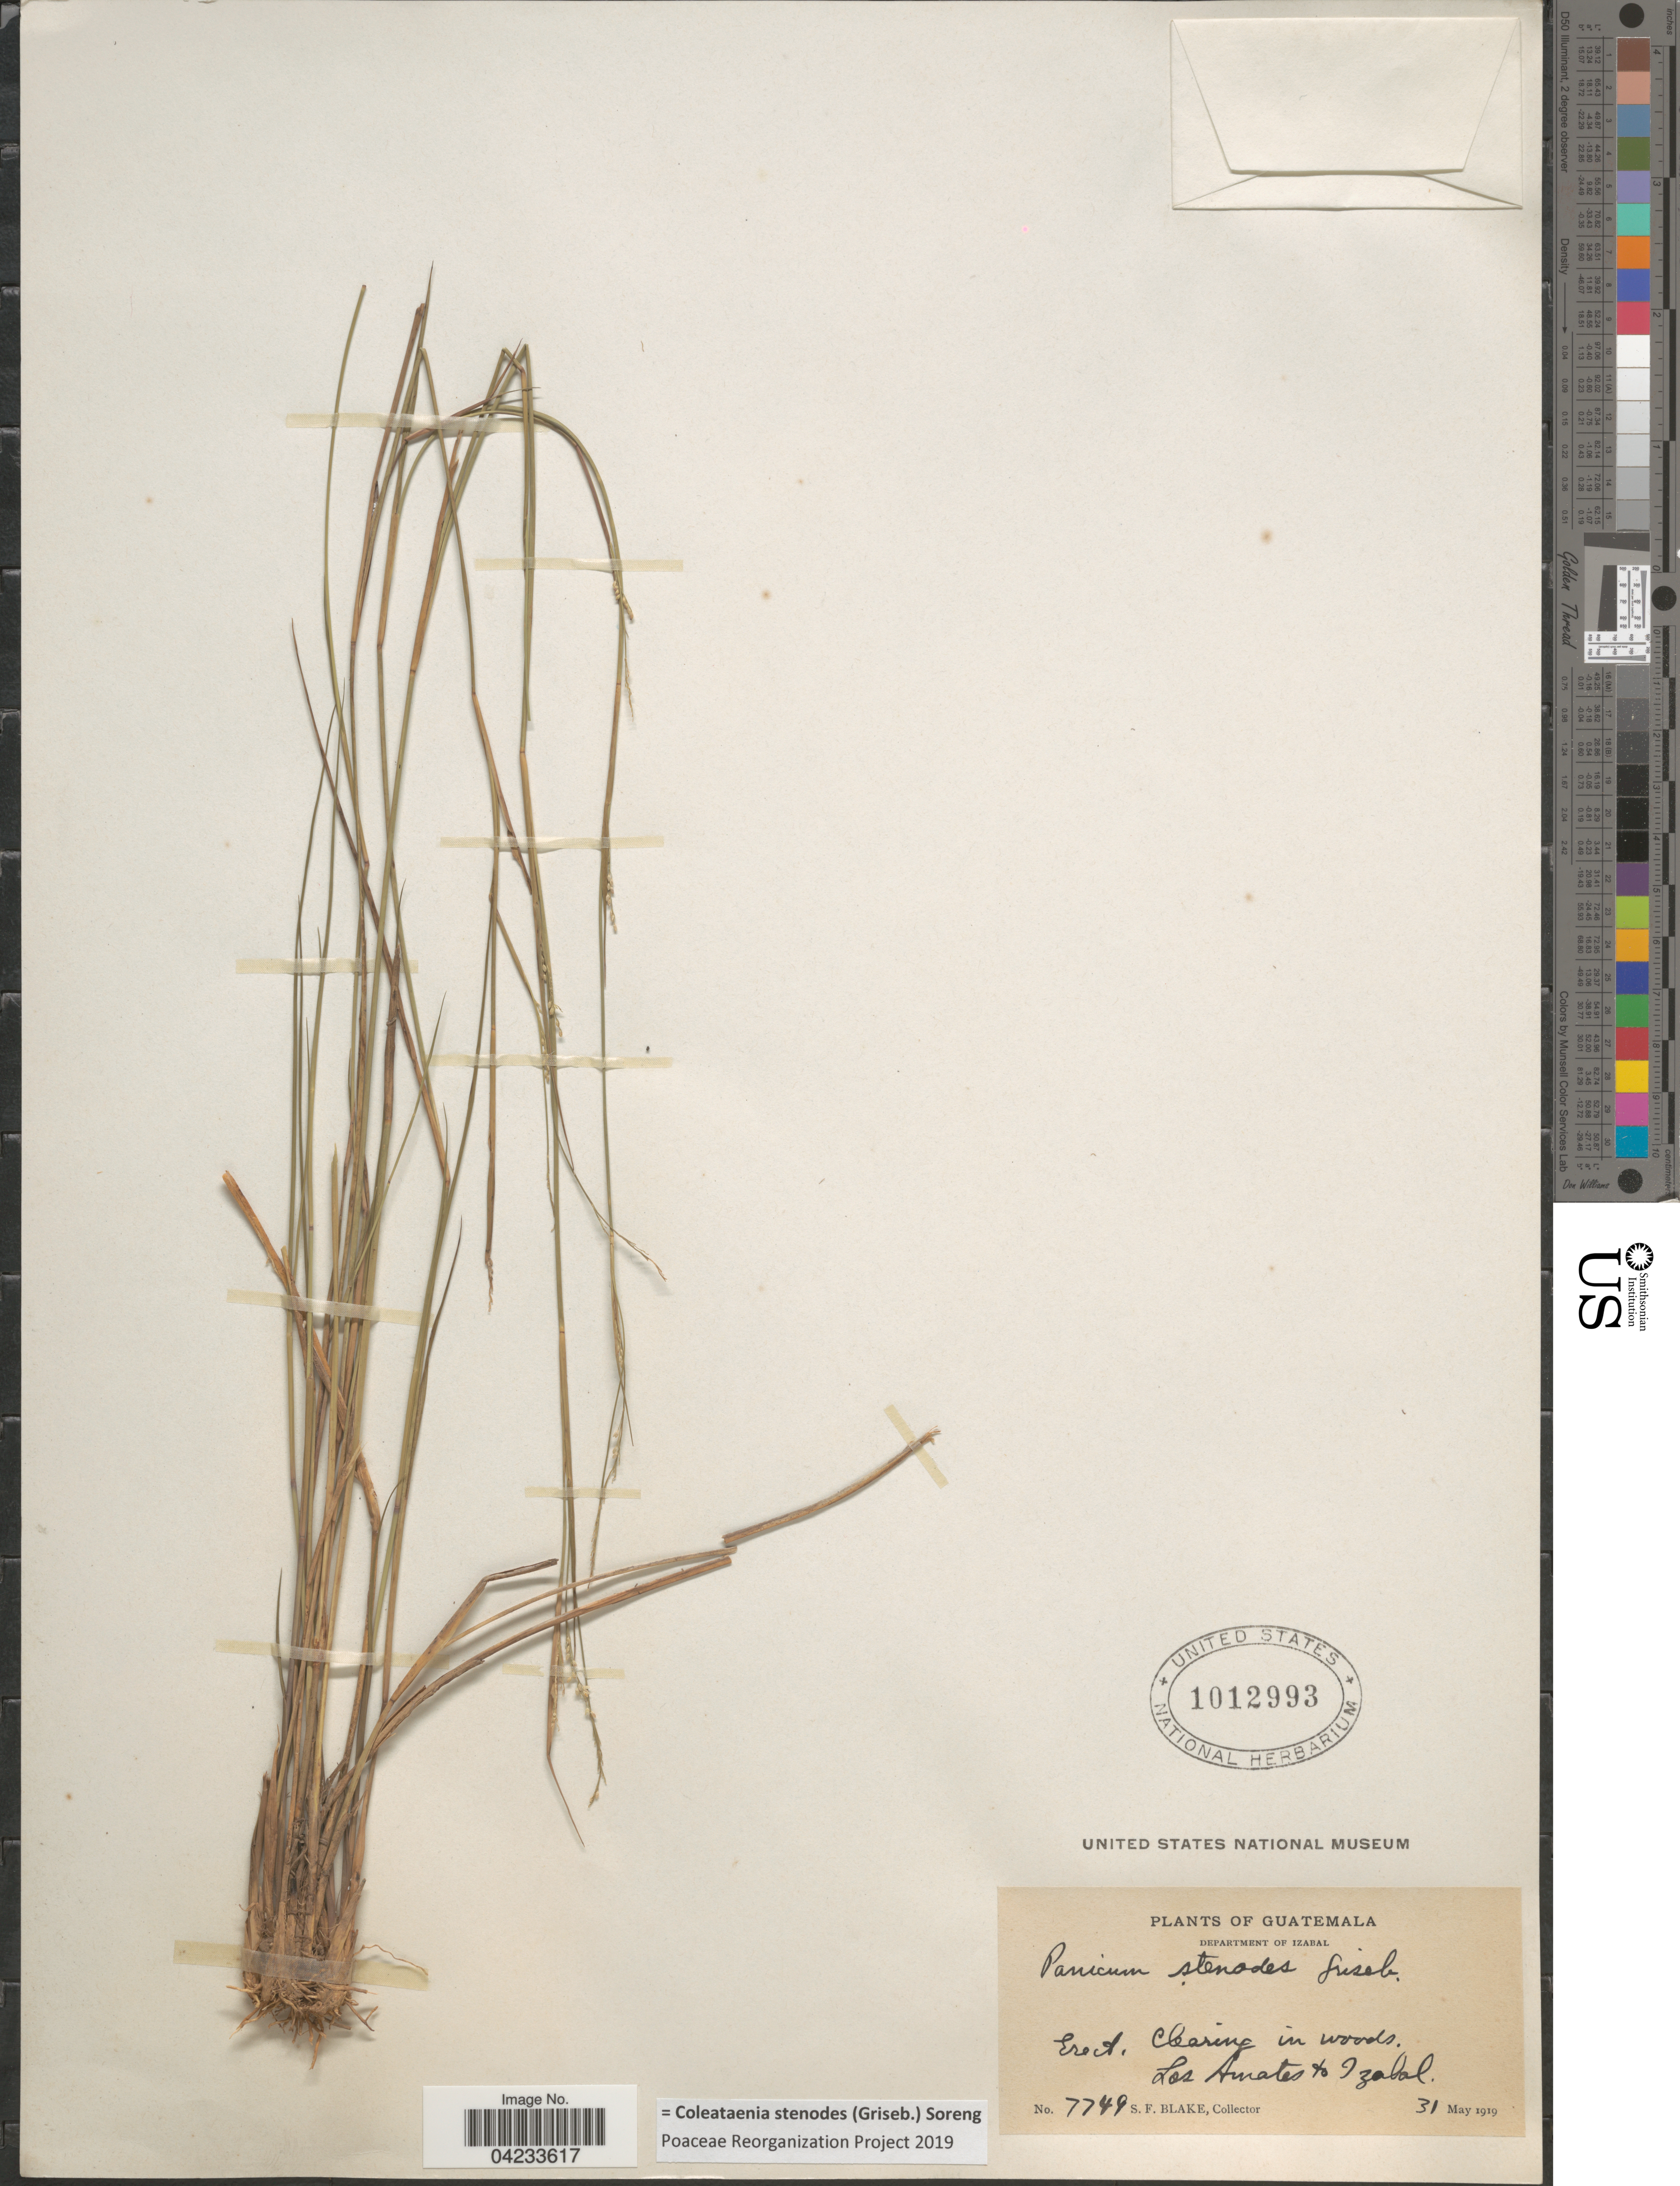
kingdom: Plantae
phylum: Tracheophyta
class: Liliopsida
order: Poales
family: Poaceae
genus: Coleataenia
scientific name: Coleataenia stenodes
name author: (Griseb.) Soreng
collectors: S. Blake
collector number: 7749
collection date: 1919-05-31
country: Guatemala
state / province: Izabal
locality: Department of Izabal. Clearing in woods. Los Amates to Izabal.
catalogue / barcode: US 1012993